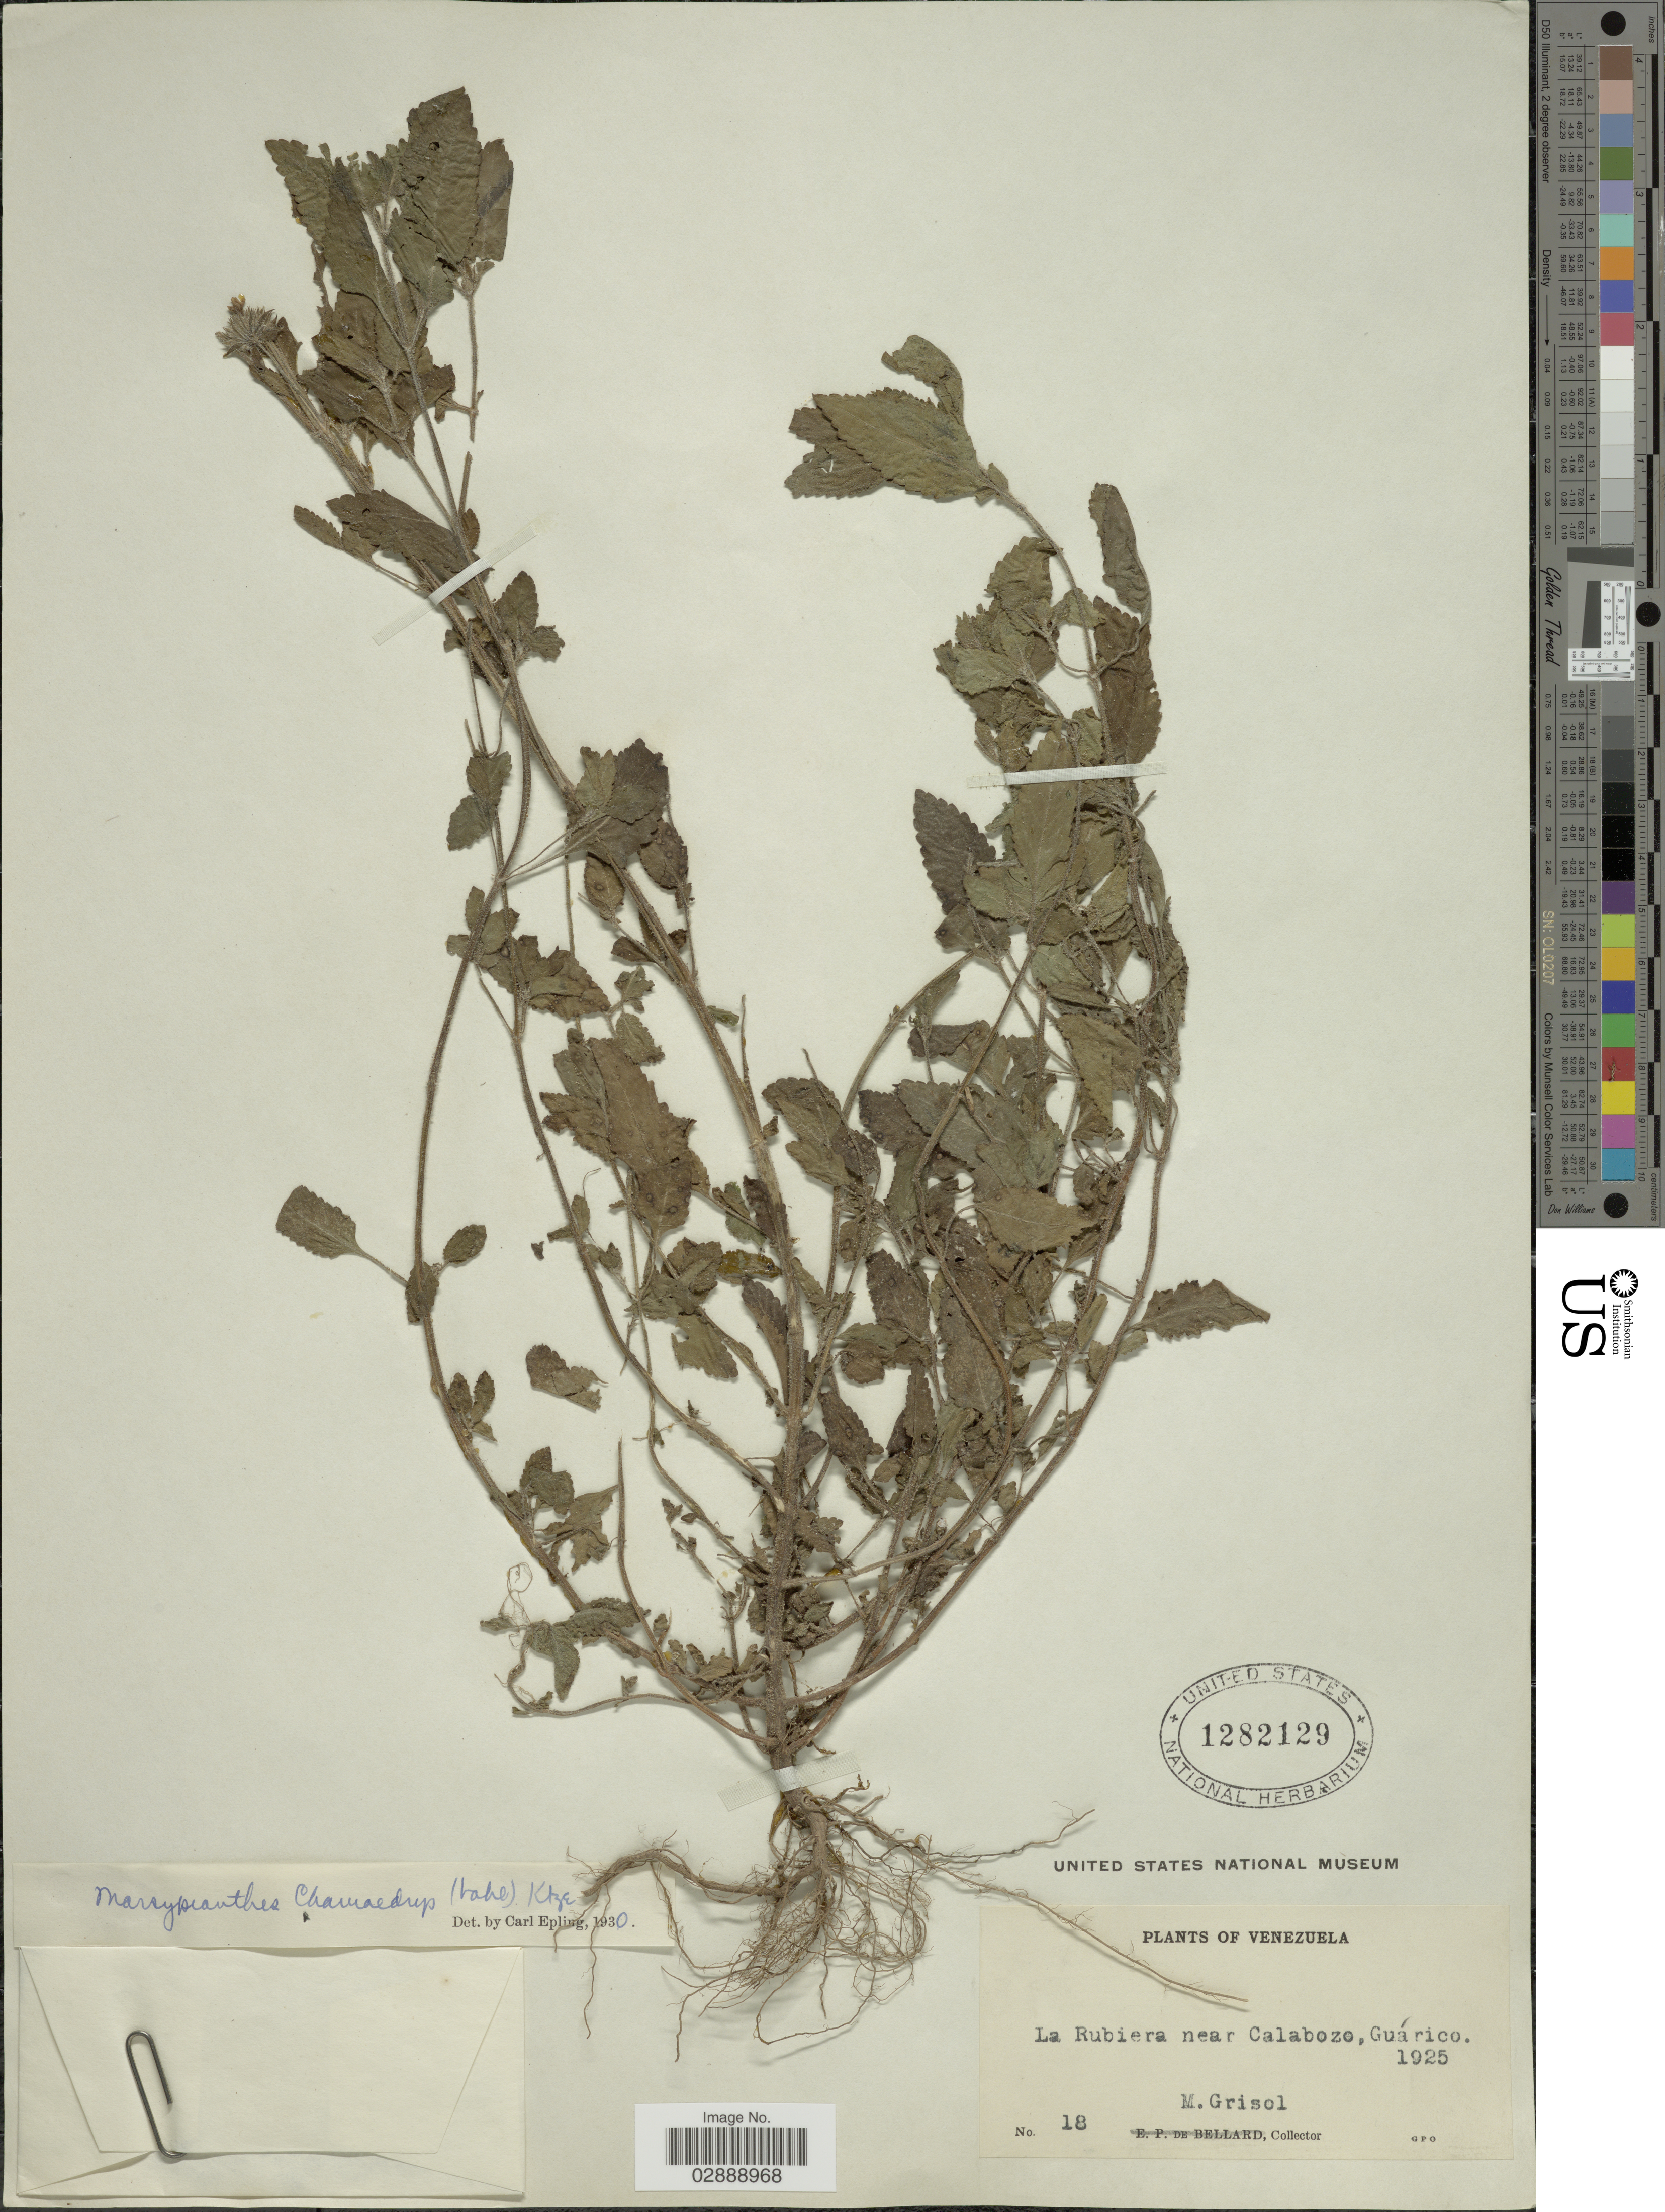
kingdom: Plantae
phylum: Tracheophyta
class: Magnoliopsida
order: Lamiales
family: Lamiaceae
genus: Marsypianthes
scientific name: Marsypianthes chamaedrys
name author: (Vahl) Kuntze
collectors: M. Grisol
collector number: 18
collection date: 1925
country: Venezuela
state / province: Guárico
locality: La Rubiera near Calabozo.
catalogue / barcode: US 1282129